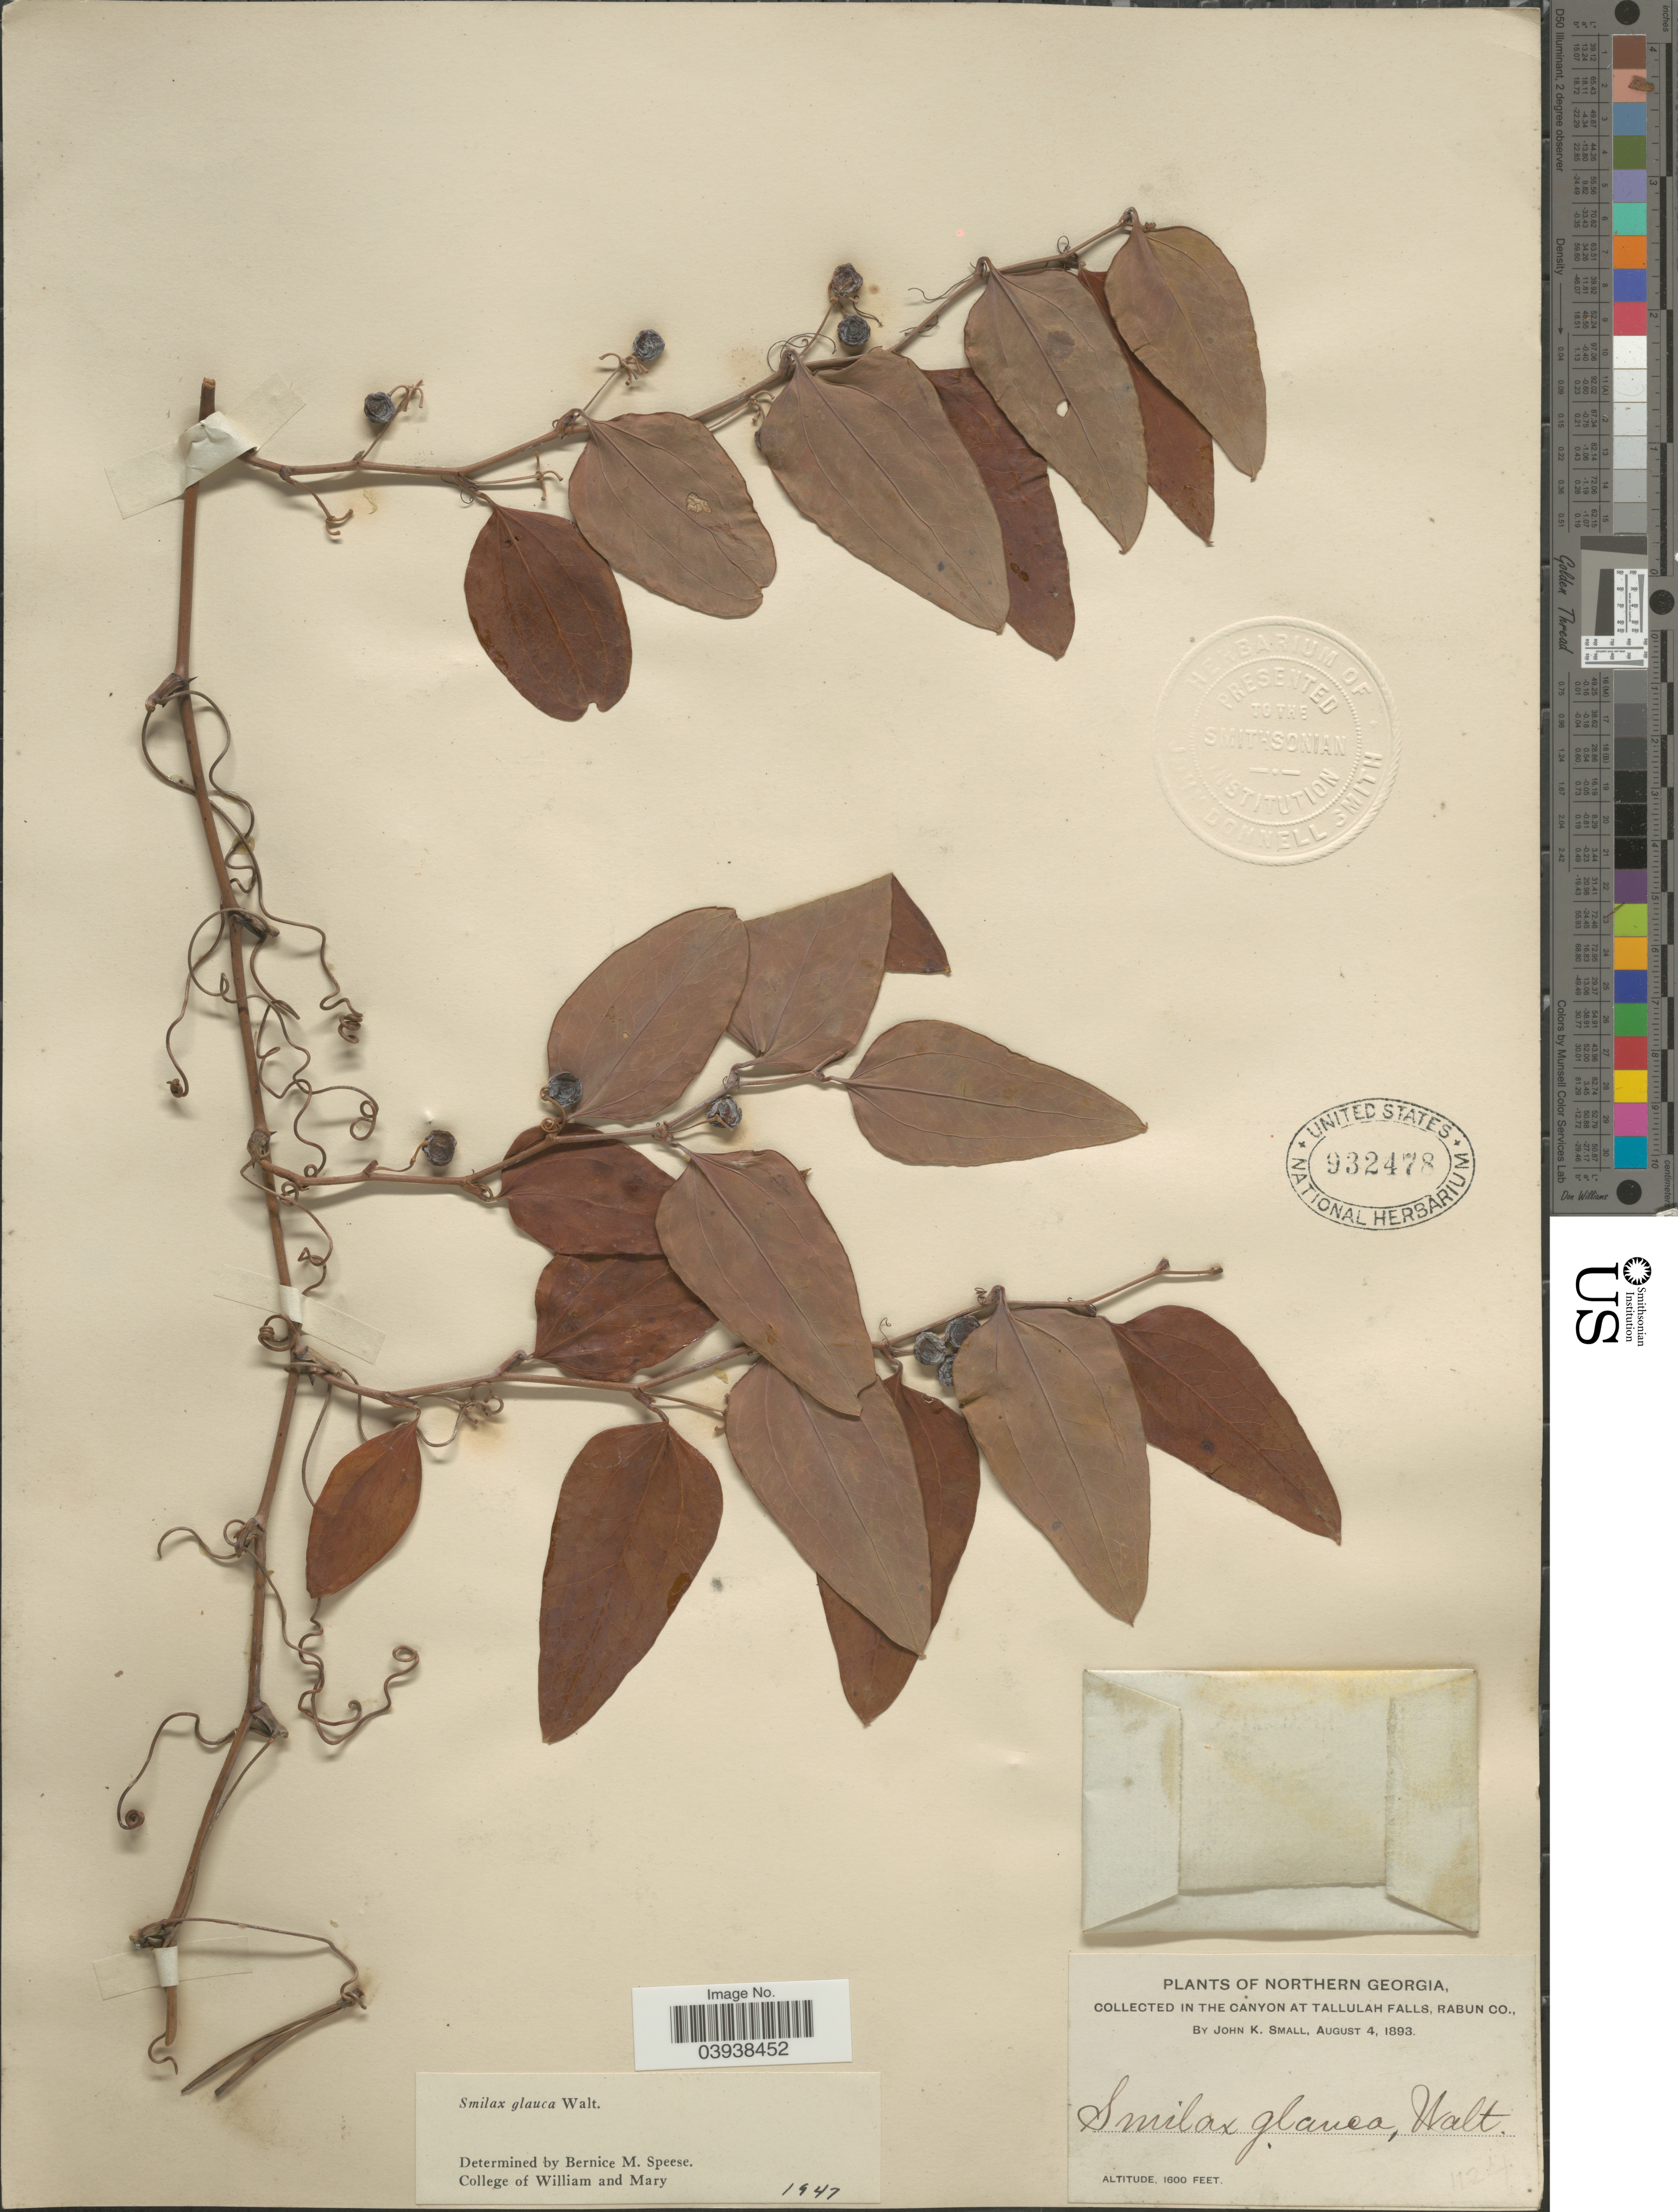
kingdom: Plantae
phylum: Tracheophyta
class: Liliopsida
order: Liliales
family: Smilacaceae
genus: Smilax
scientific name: Smilax glauca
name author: Walter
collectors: J. K. Small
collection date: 1893-08-04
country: United States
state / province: Georgia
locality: Northern Georgia, in the canyon at Tallulah Falls, Rabun Co.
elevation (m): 488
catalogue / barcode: US 932478